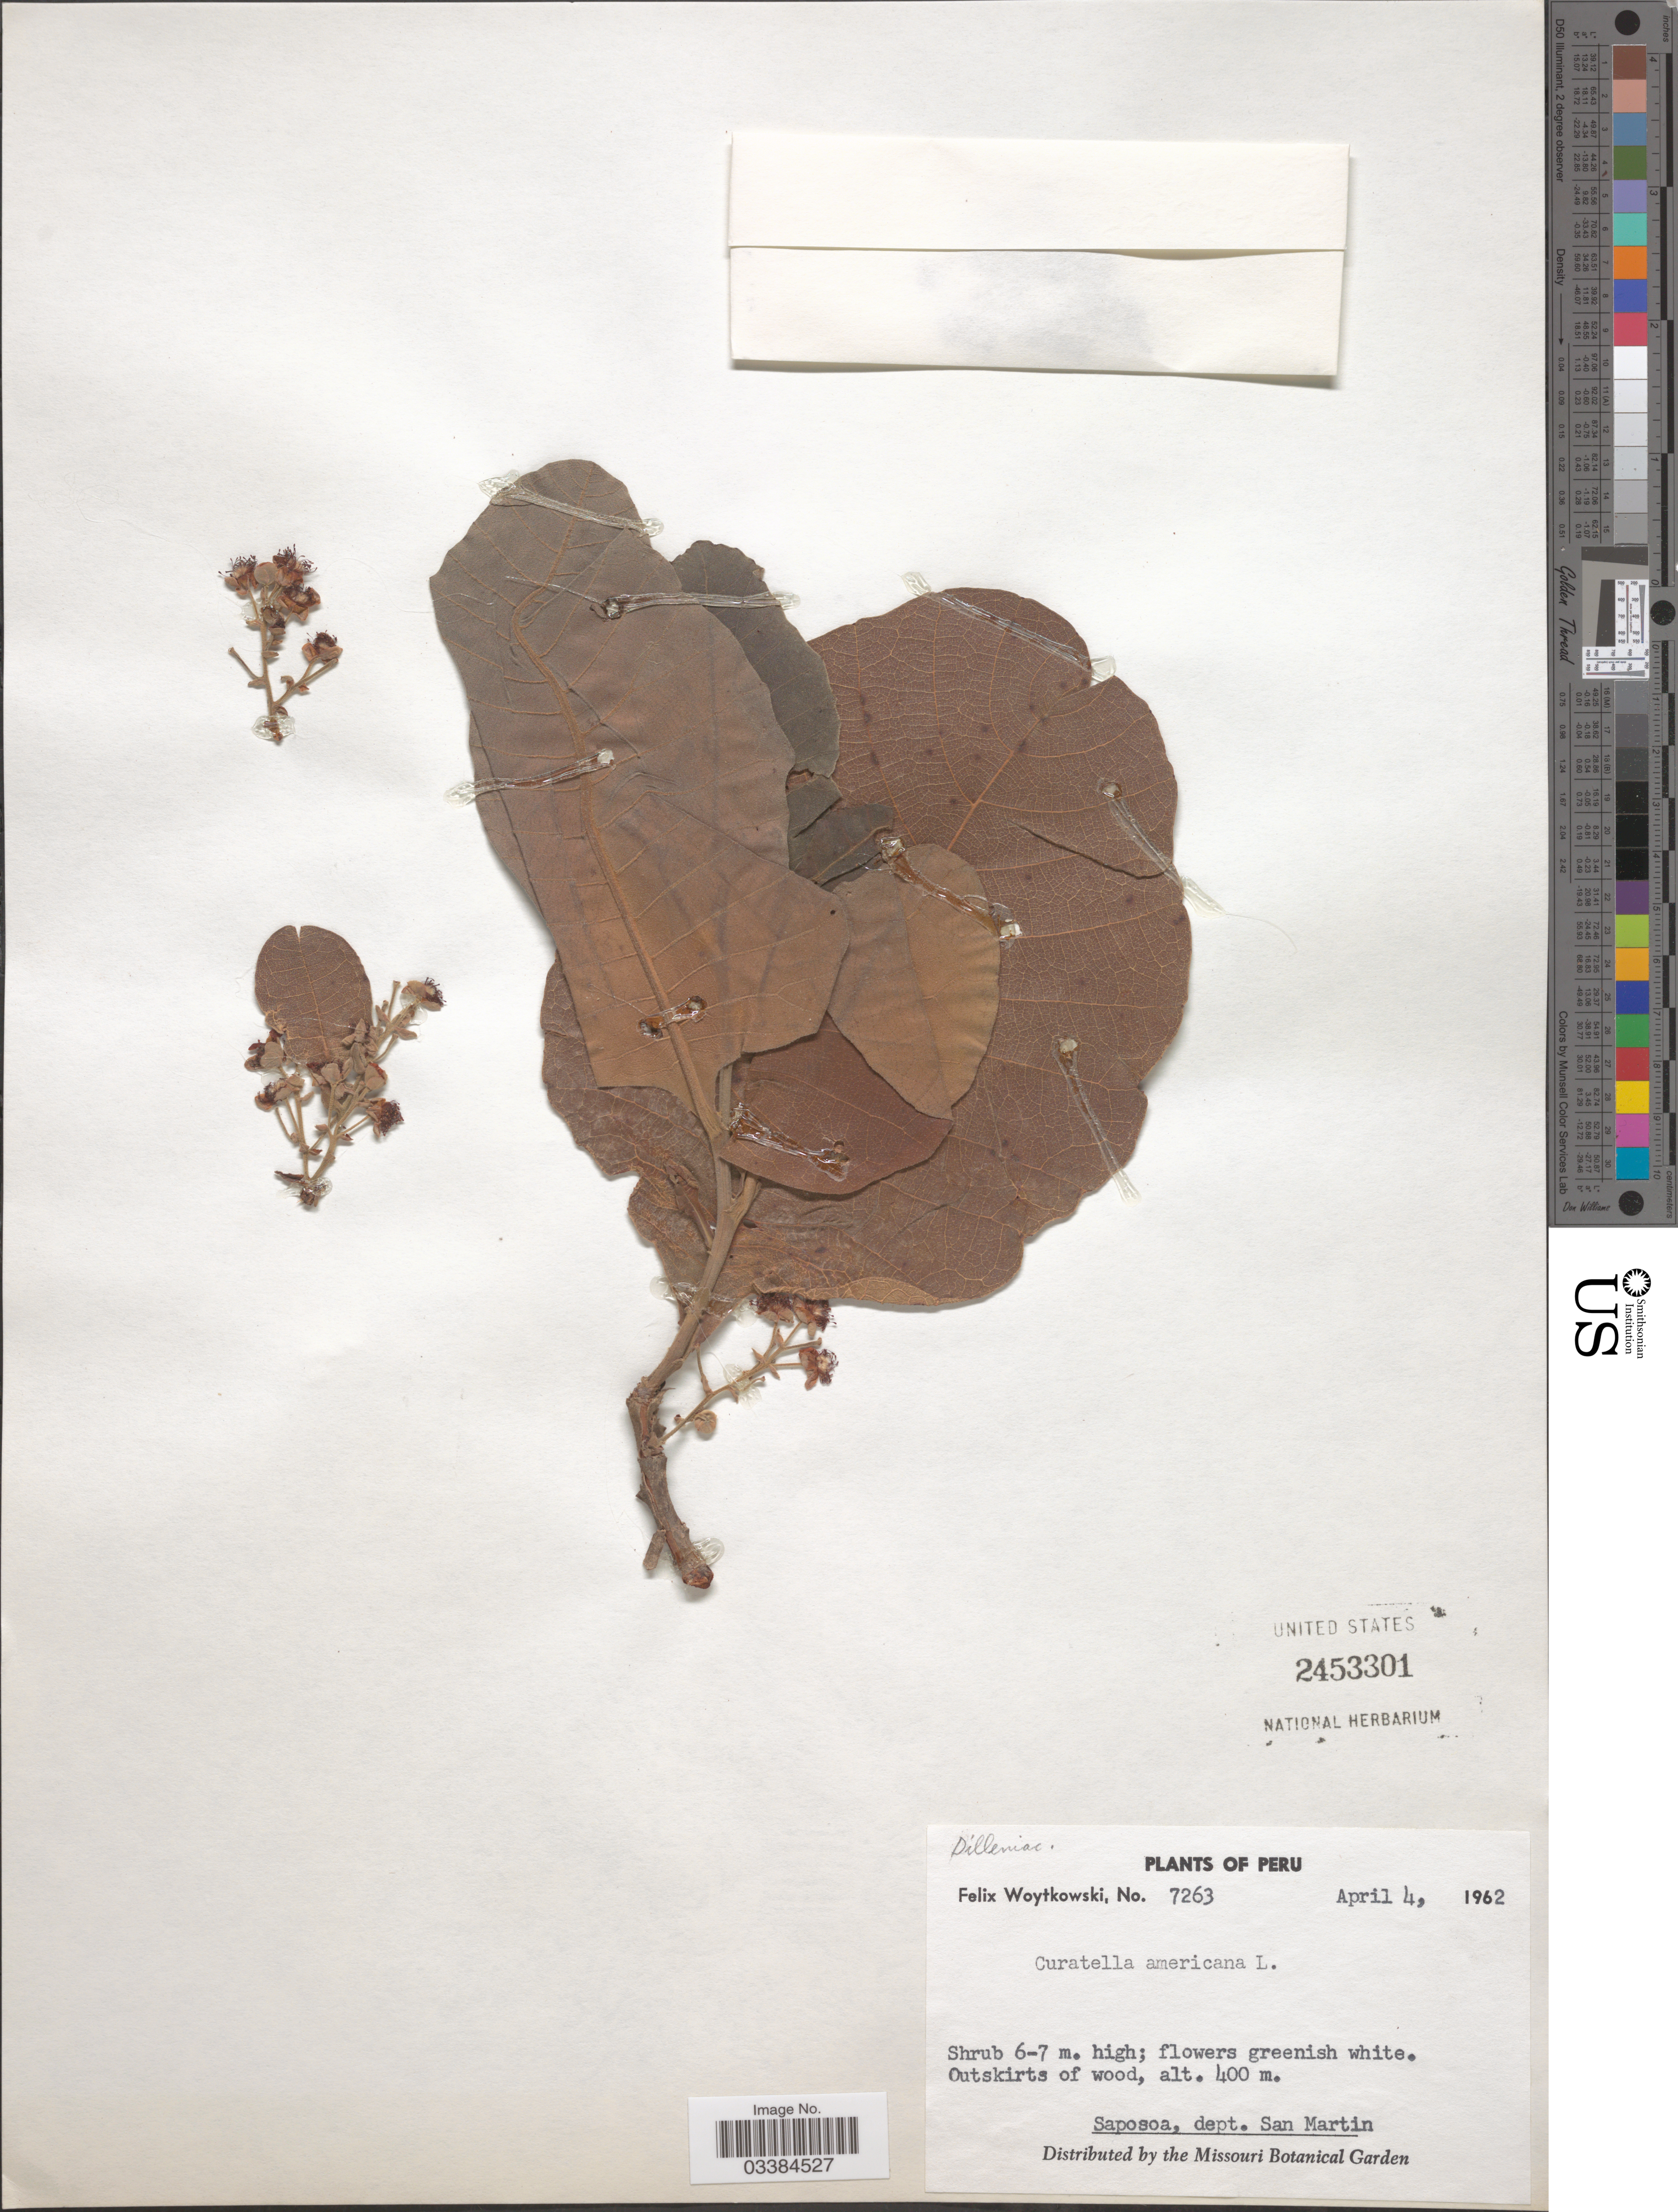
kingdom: Plantae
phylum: Tracheophyta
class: Magnoliopsida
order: Dilleniales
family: Dilleniaceae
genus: Curatella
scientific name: Curatella americana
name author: L.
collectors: F. Woytkowski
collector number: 7263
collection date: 1962-04-04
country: Peru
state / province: San Martín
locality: Saposoa, dept. San Martin.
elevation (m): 400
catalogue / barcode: US 2453301